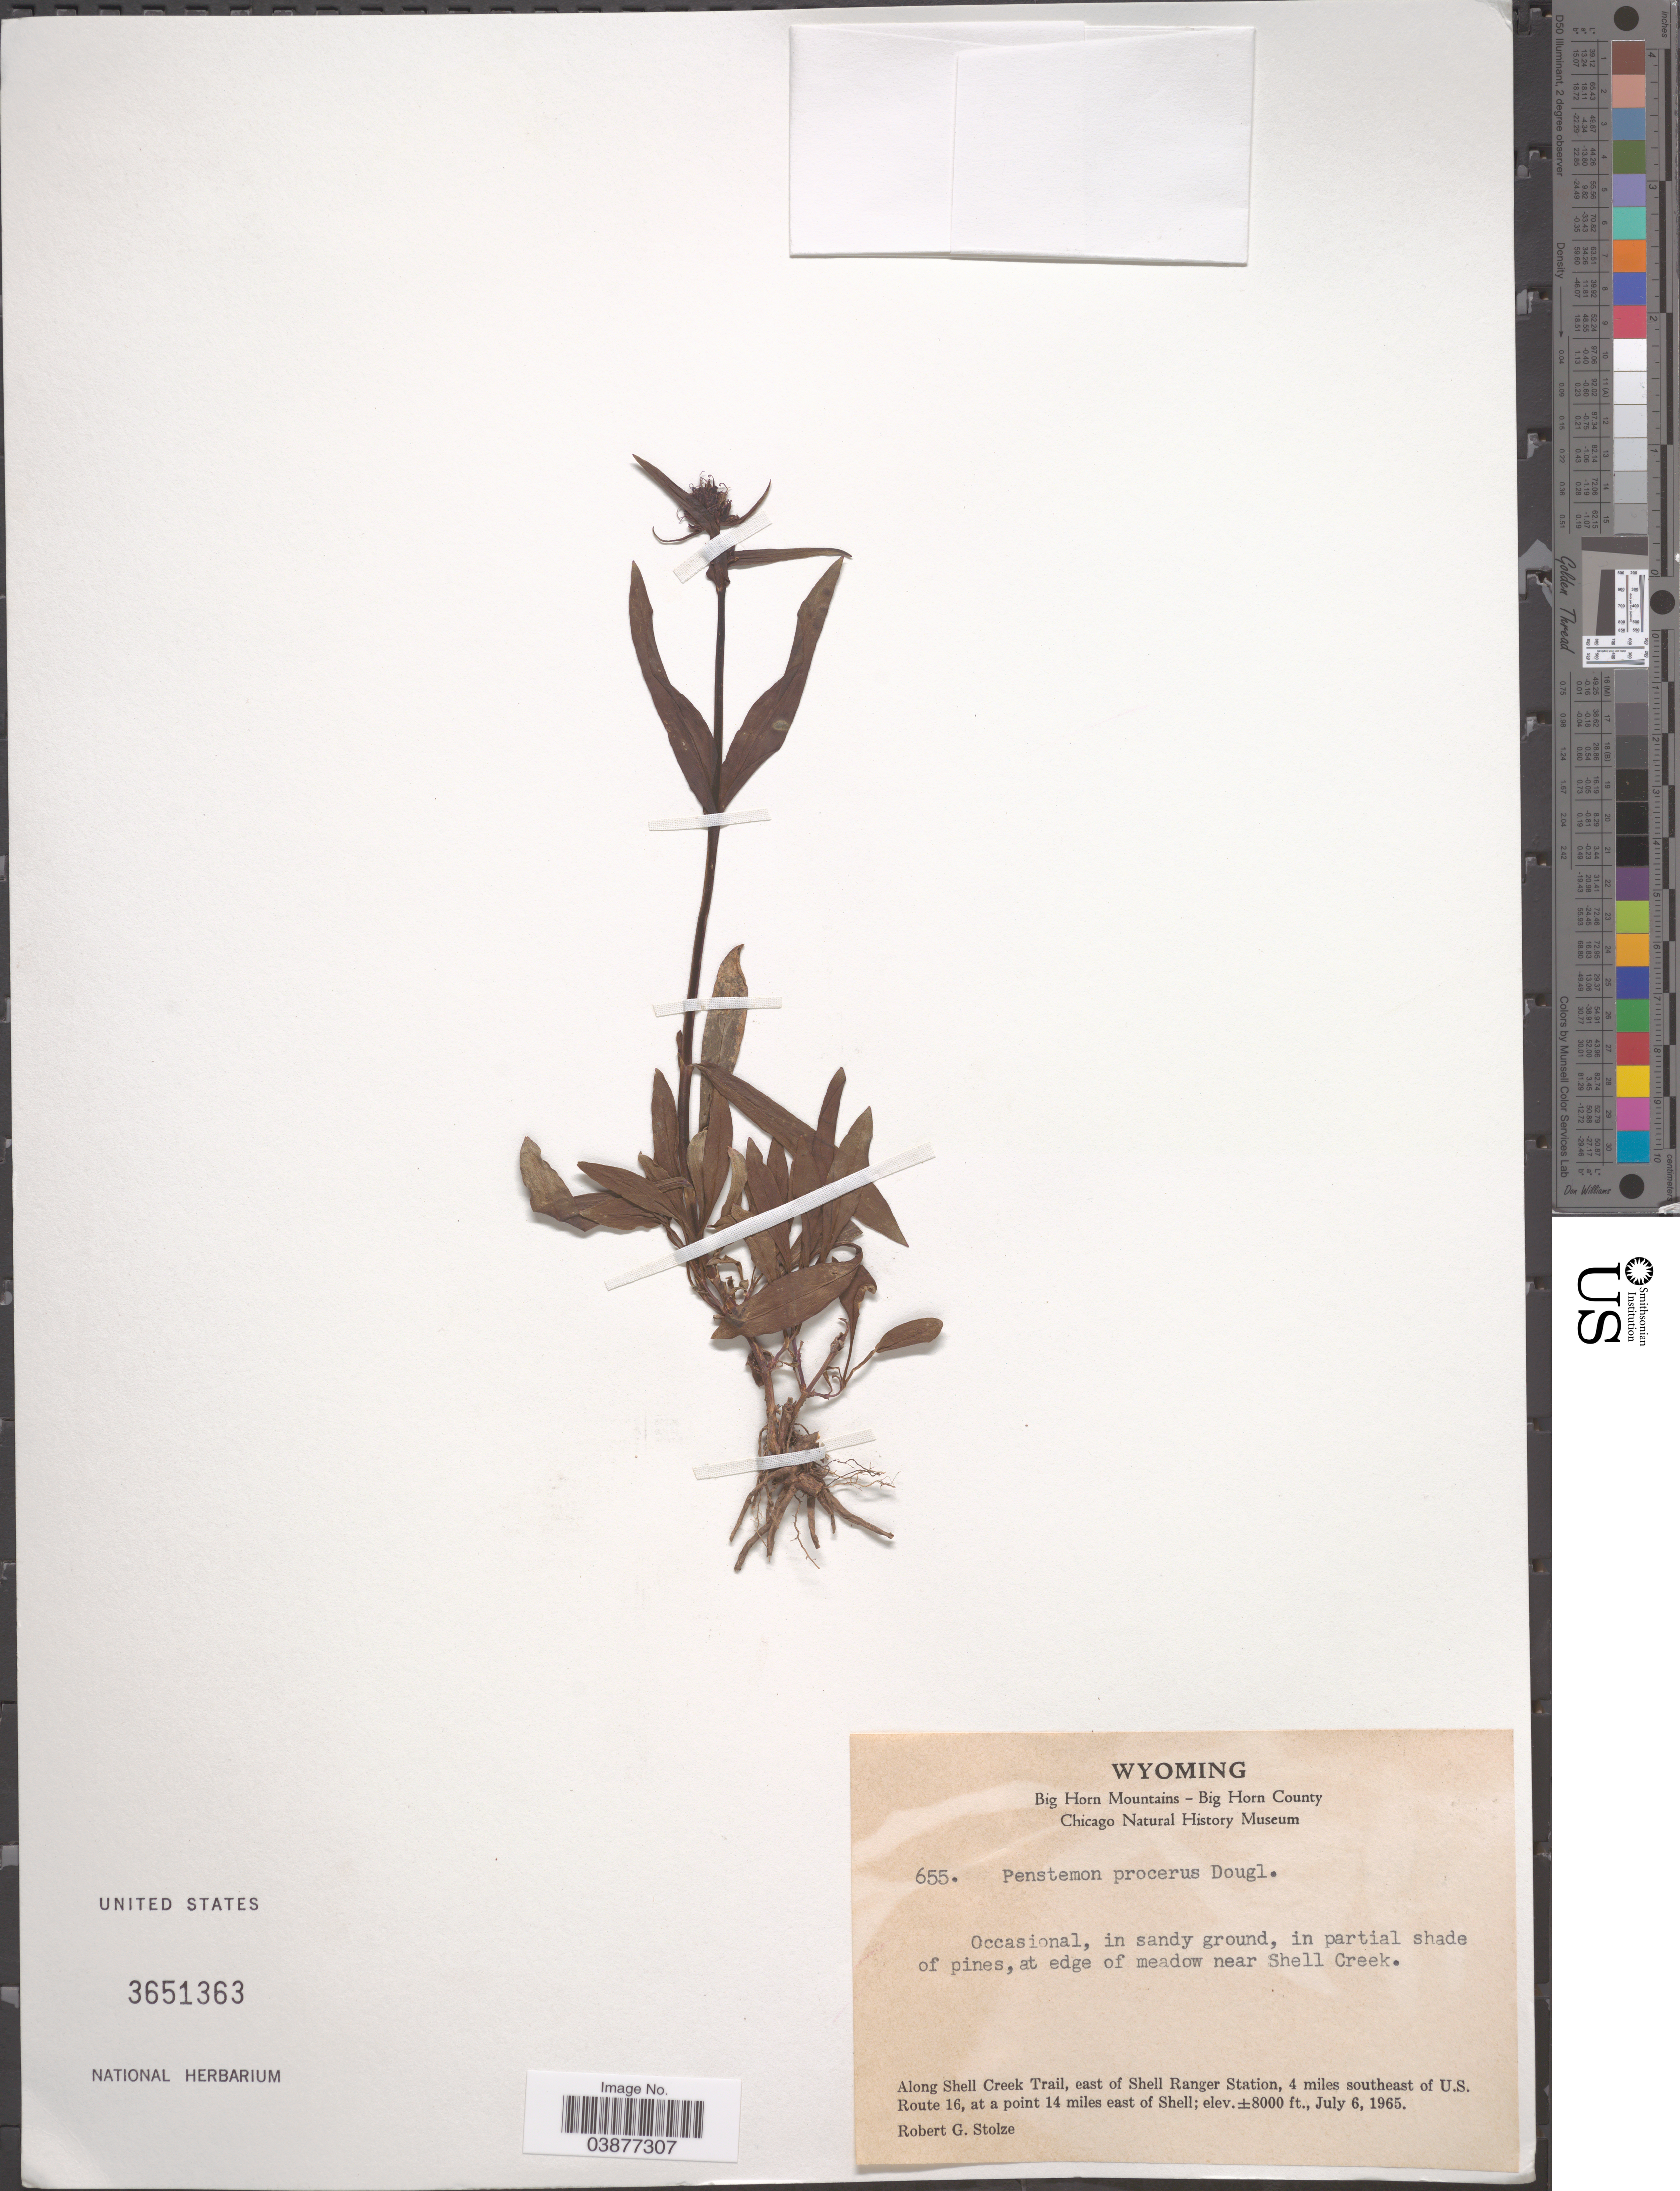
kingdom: Plantae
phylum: Tracheophyta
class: Magnoliopsida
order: Lamiales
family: Plantaginaceae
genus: Penstemon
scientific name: Penstemon procerus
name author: Douglas ex Graham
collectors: R. G. Stolze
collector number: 655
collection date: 1965-07-06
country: United States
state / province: Wyoming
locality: Big Horn Mountains - Big Horn County. At edge of meadow near Shell Creek. Along Shell Creek Trail, east of Shell Ranger Station, 4 miles southeast of U.S. Route 16, at a point 14 miles east of Shell.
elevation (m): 2438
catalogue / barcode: US 3651363